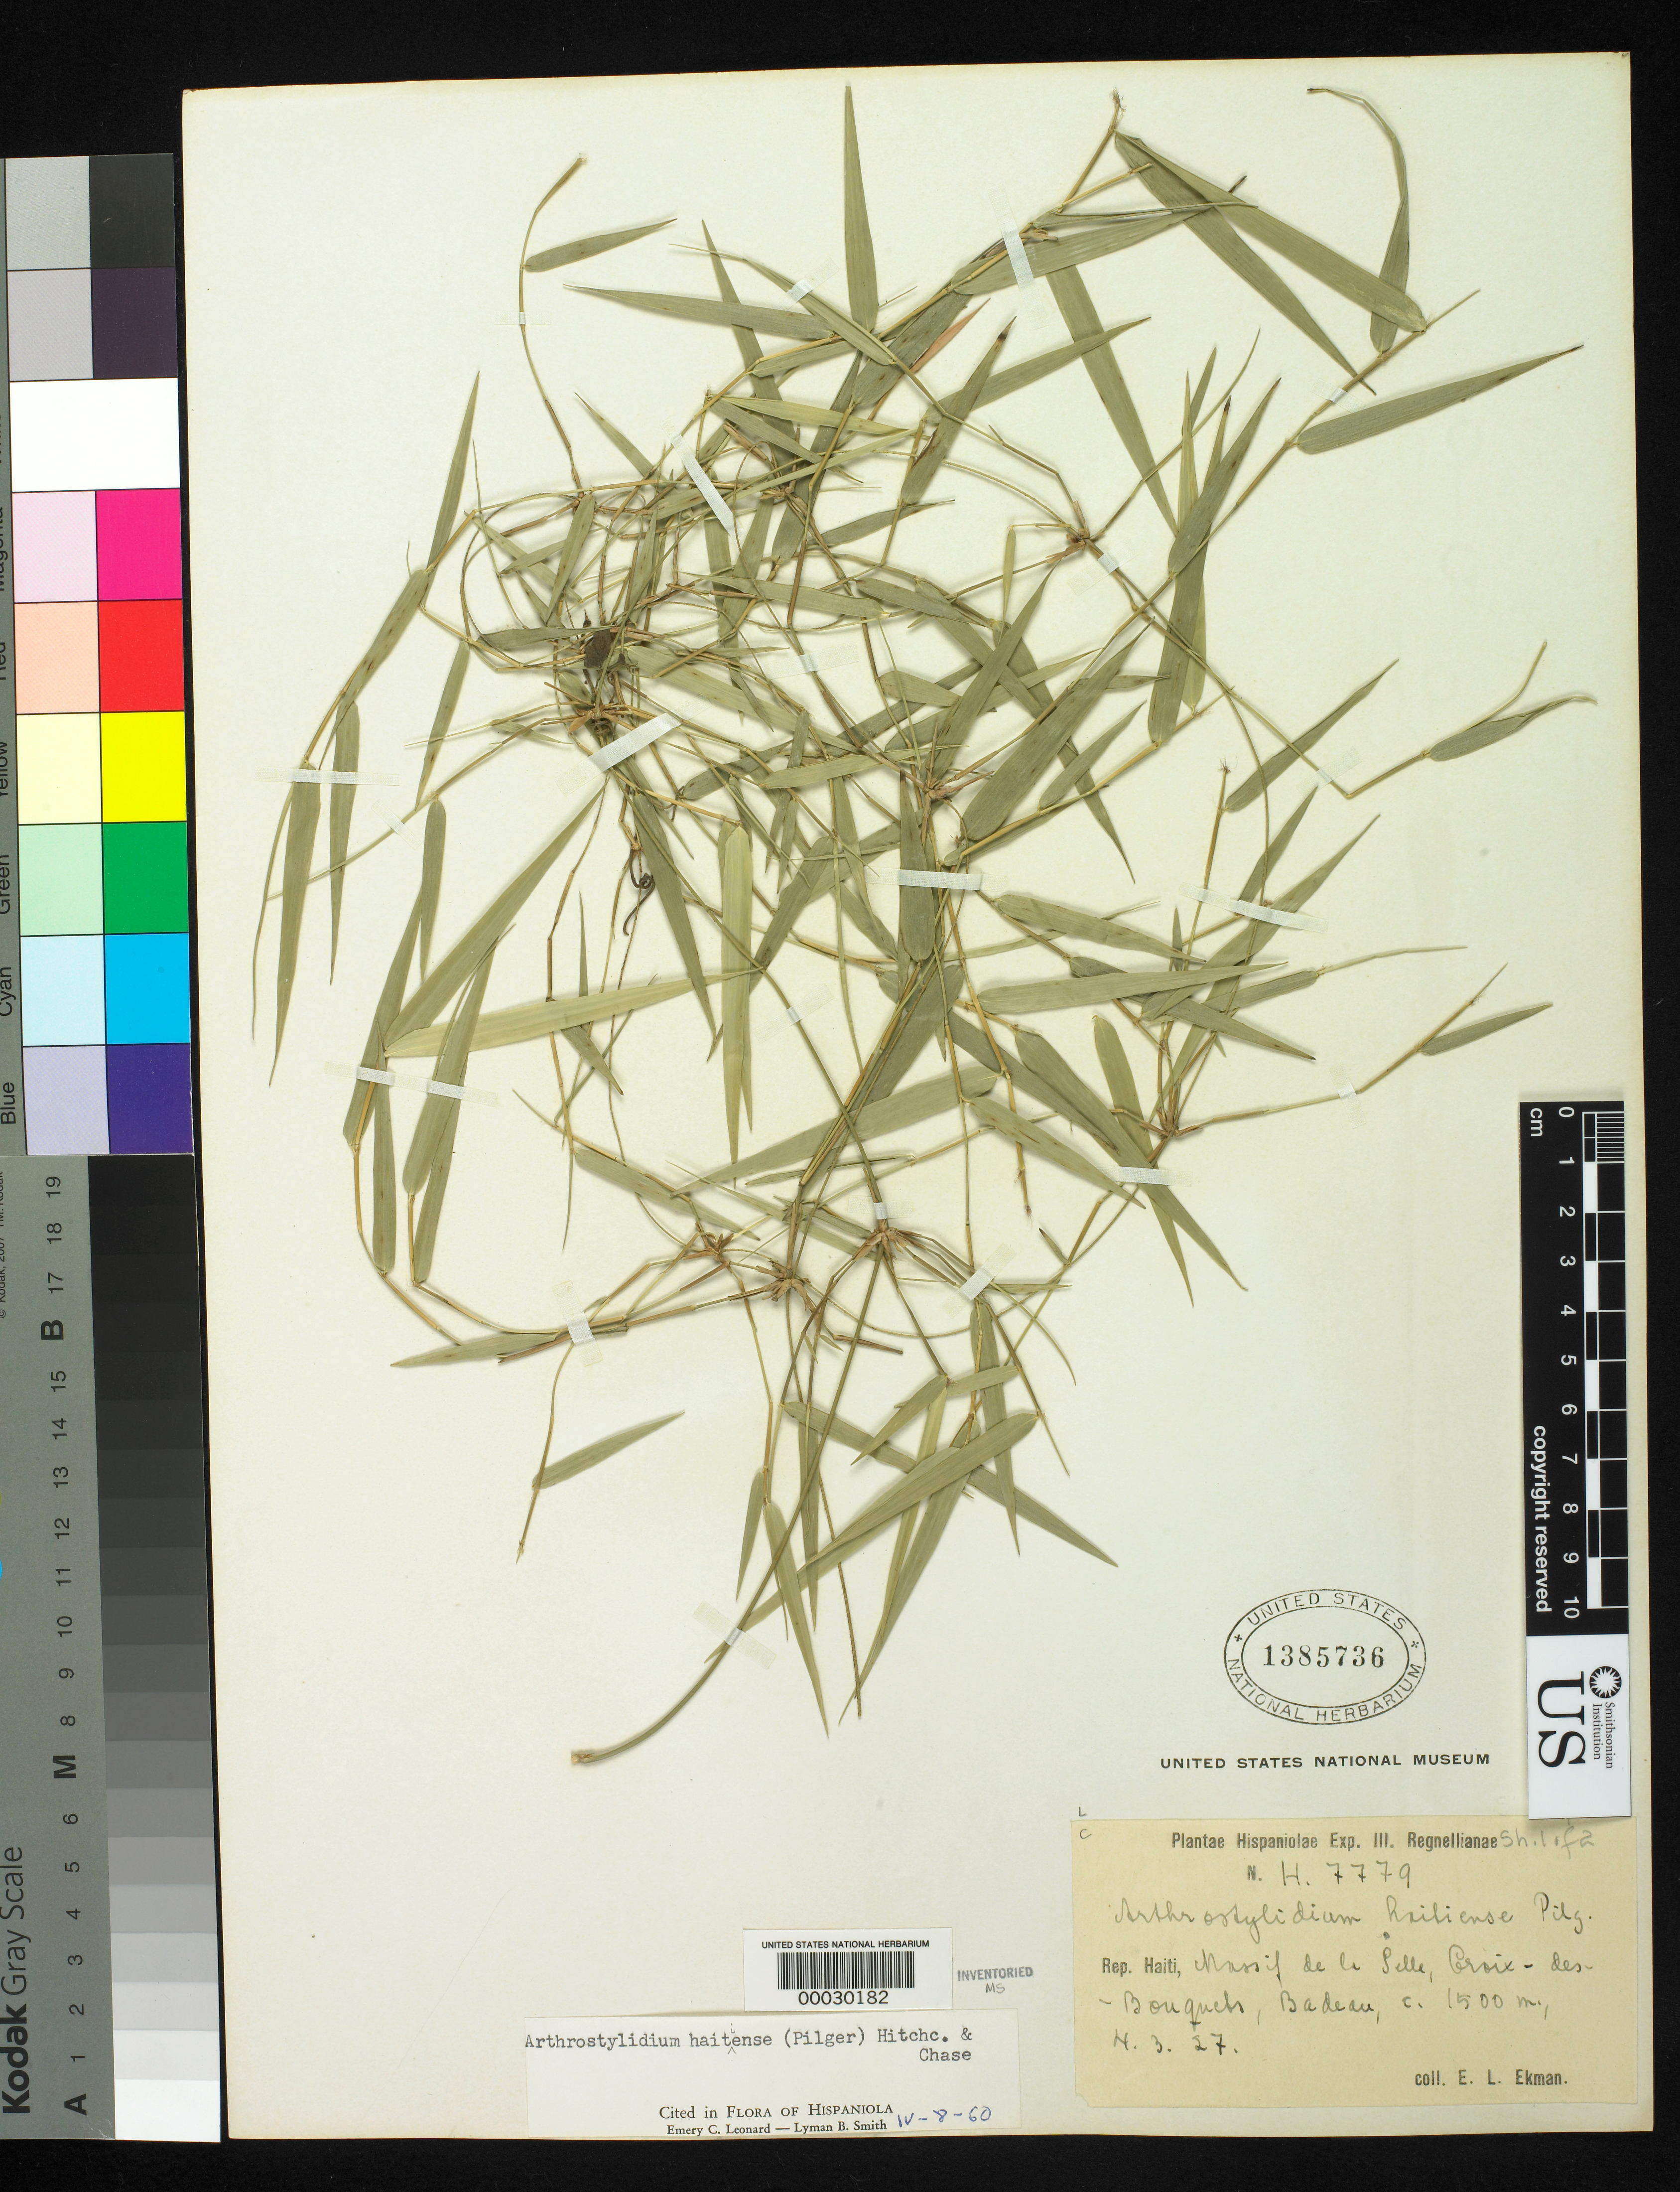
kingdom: Plantae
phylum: Tracheophyta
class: Liliopsida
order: Poales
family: Poaceae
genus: Arthrostylidium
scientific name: Arthrostylidium haitiense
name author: (Pilg.) Hitchc. & Chase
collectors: E. L. Ekman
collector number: H-7779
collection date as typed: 04 Mar 1927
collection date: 1927-03-04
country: Haiti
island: Hispaniola Island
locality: Massif de la hatte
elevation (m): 1500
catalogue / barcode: US 1385736